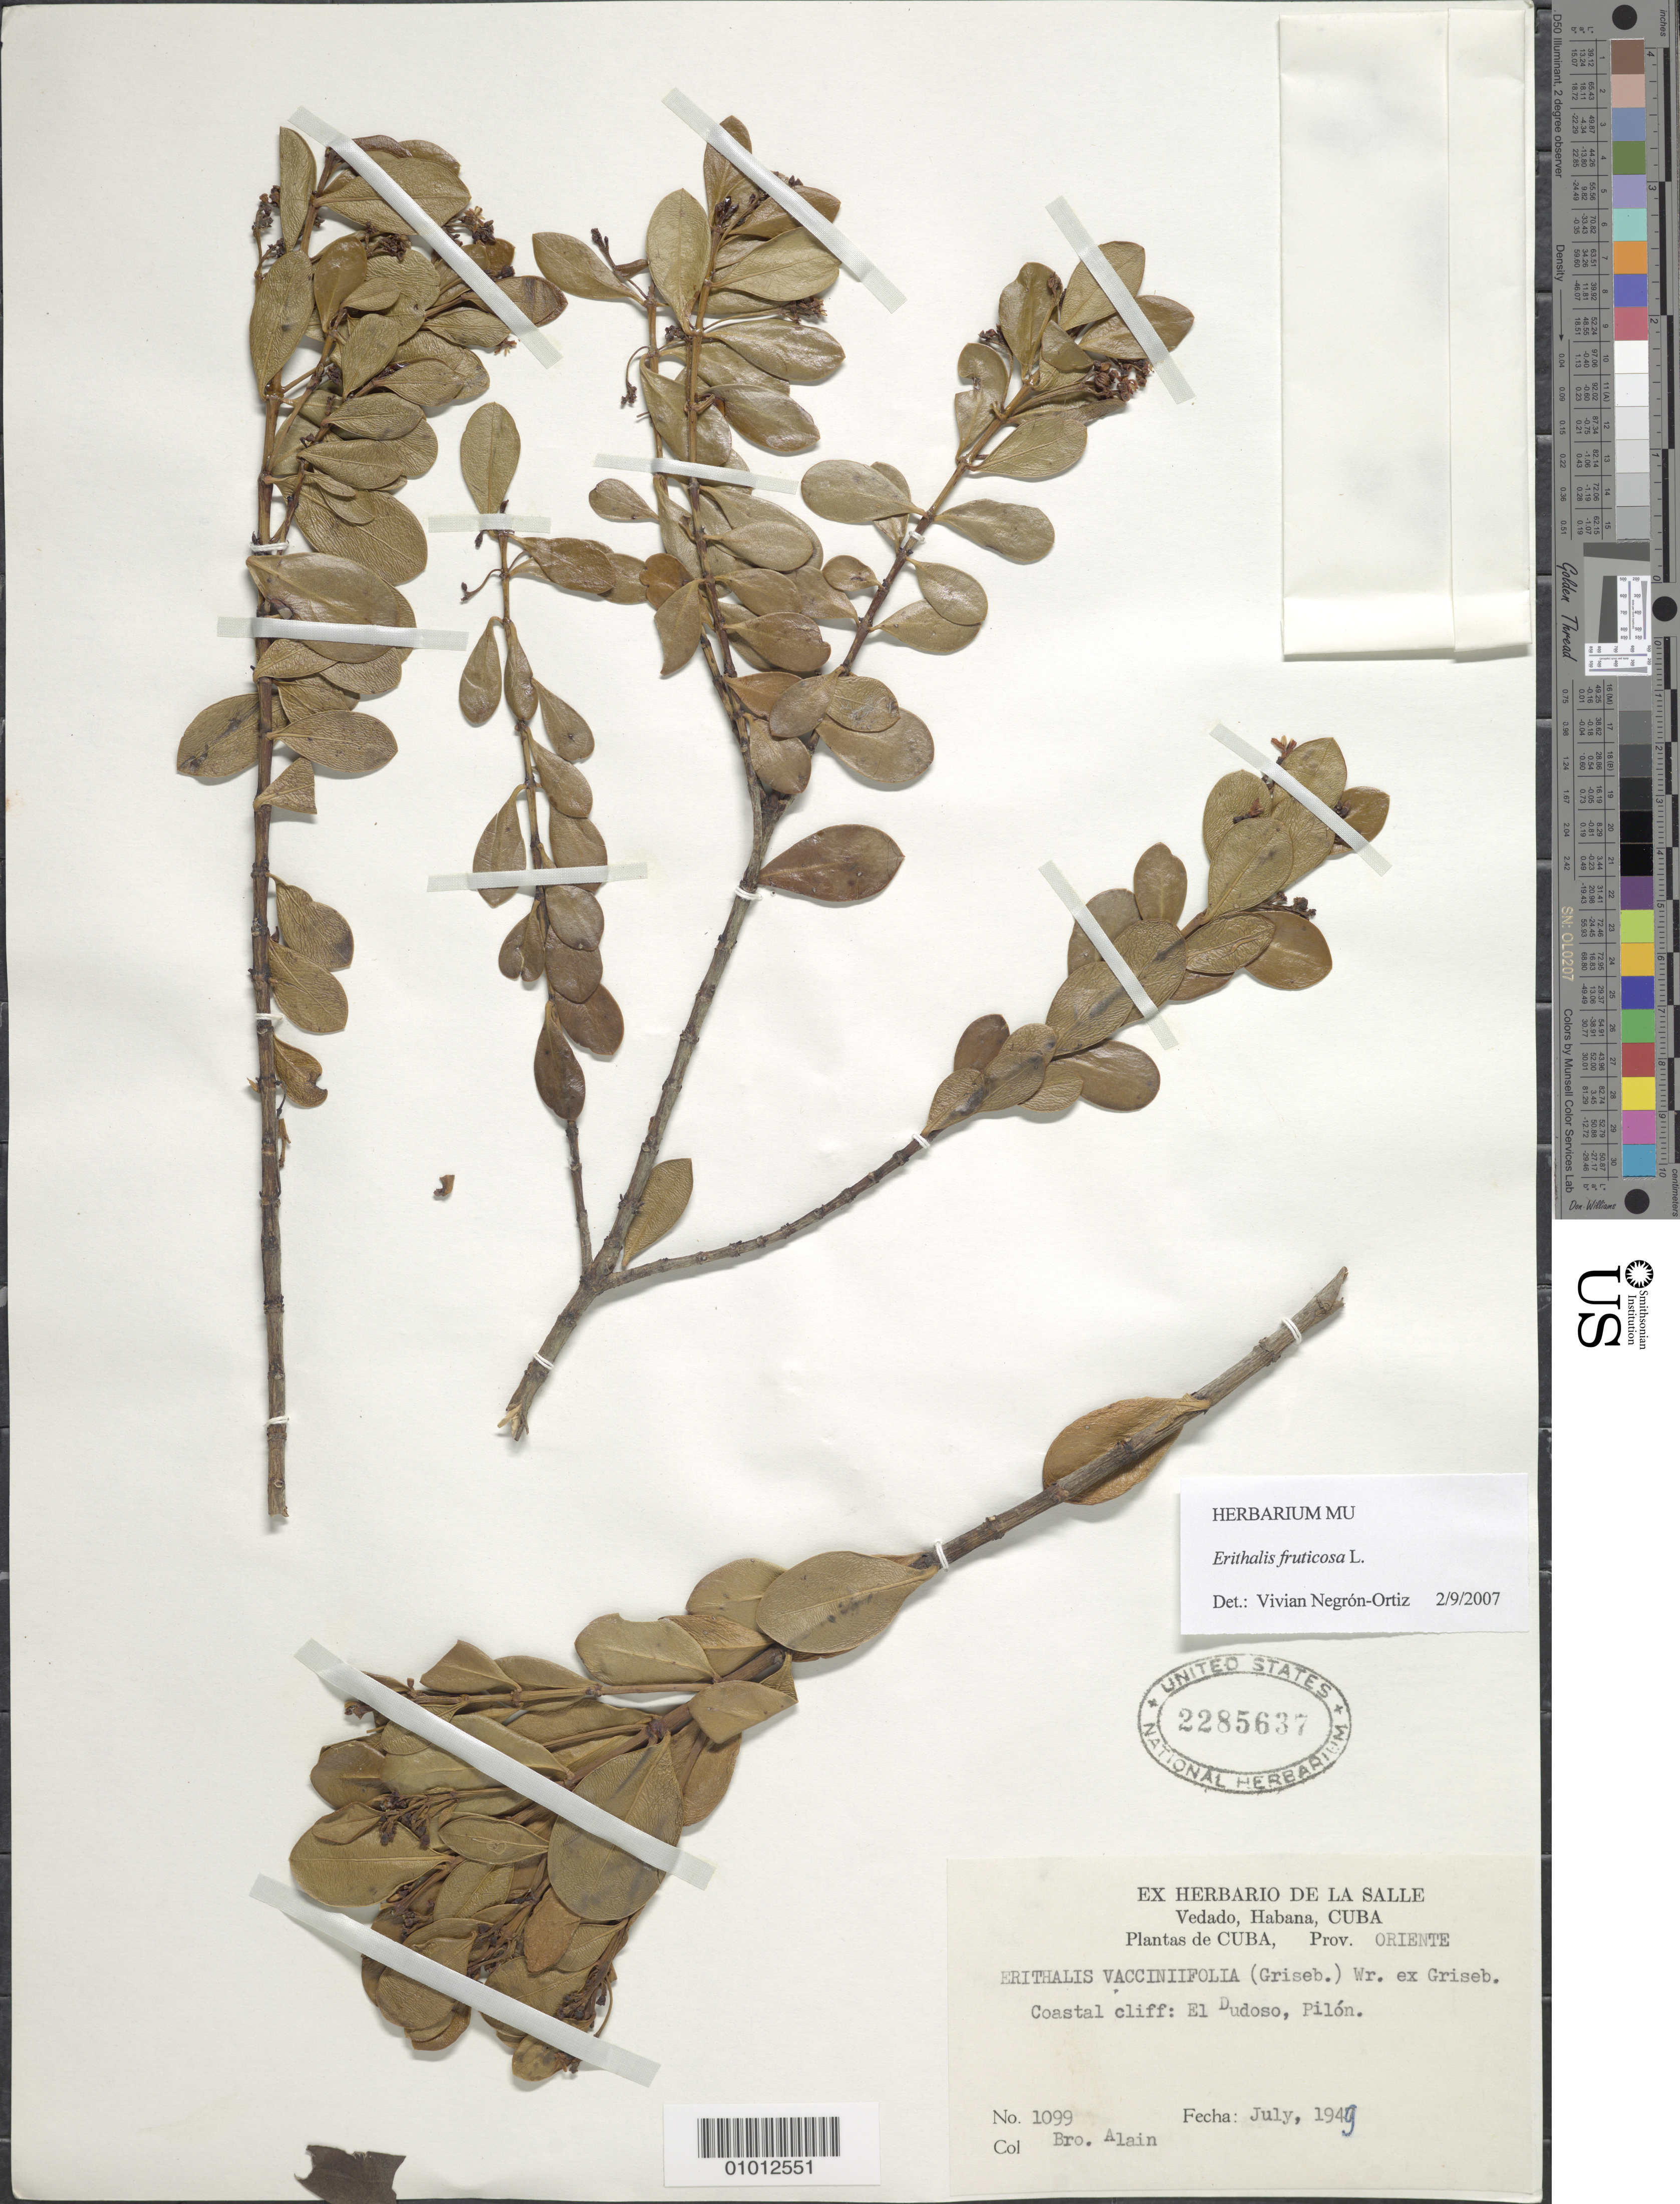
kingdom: Plantae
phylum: Tracheophyta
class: Magnoliopsida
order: Gentianales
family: Rubiaceae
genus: Erithalis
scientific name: Erithalis fruticosa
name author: L.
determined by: Negrón-Ortiz, V.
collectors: A. H. Liogier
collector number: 1099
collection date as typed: Jul 1949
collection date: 1949-07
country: Cuba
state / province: Oriente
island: Cuba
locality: El Dudoso, Pilón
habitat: Coastal cliff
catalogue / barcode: US 2285637